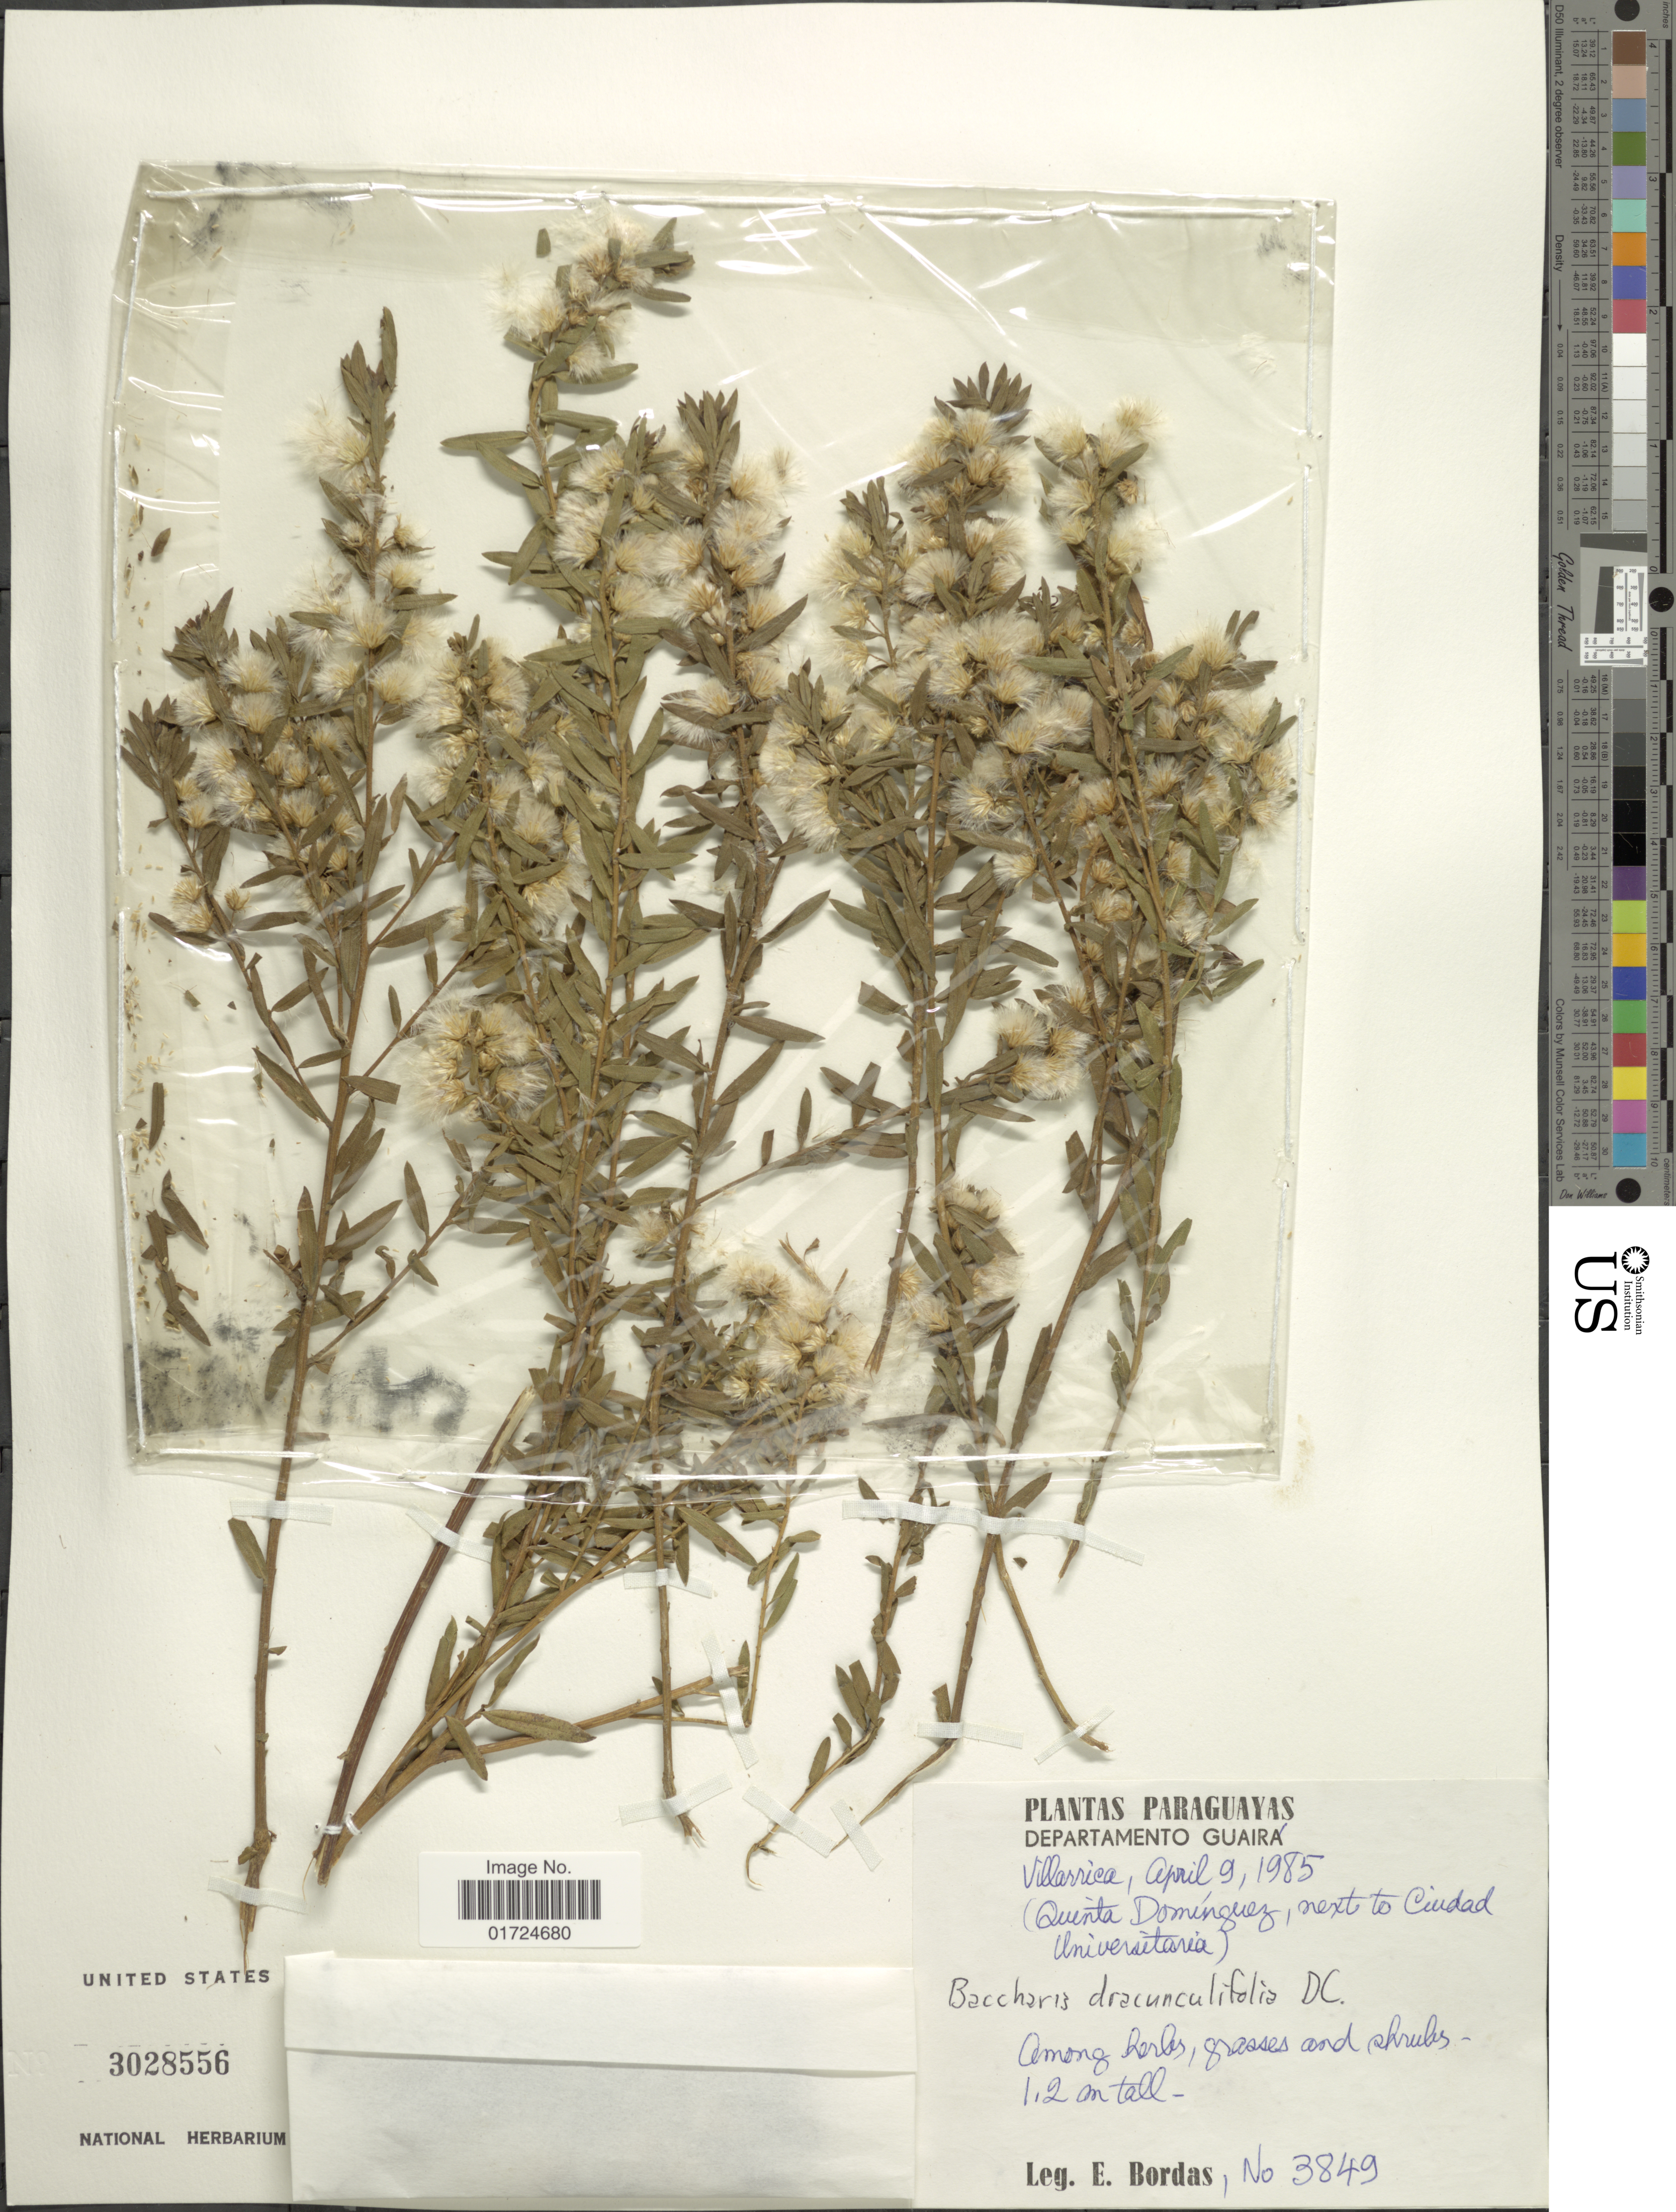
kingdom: Plantae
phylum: Tracheophyta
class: Magnoliopsida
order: Asterales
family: Asteraceae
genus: Baccharis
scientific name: Baccharis dracunculifolia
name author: DC.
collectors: E. Bordas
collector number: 3849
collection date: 1985-04-09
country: Paraguay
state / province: Guaira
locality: Departamento Guairá. Villlarrica (Quinta Domínguez, next to Ciudad Universitaria)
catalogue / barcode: US 3028556